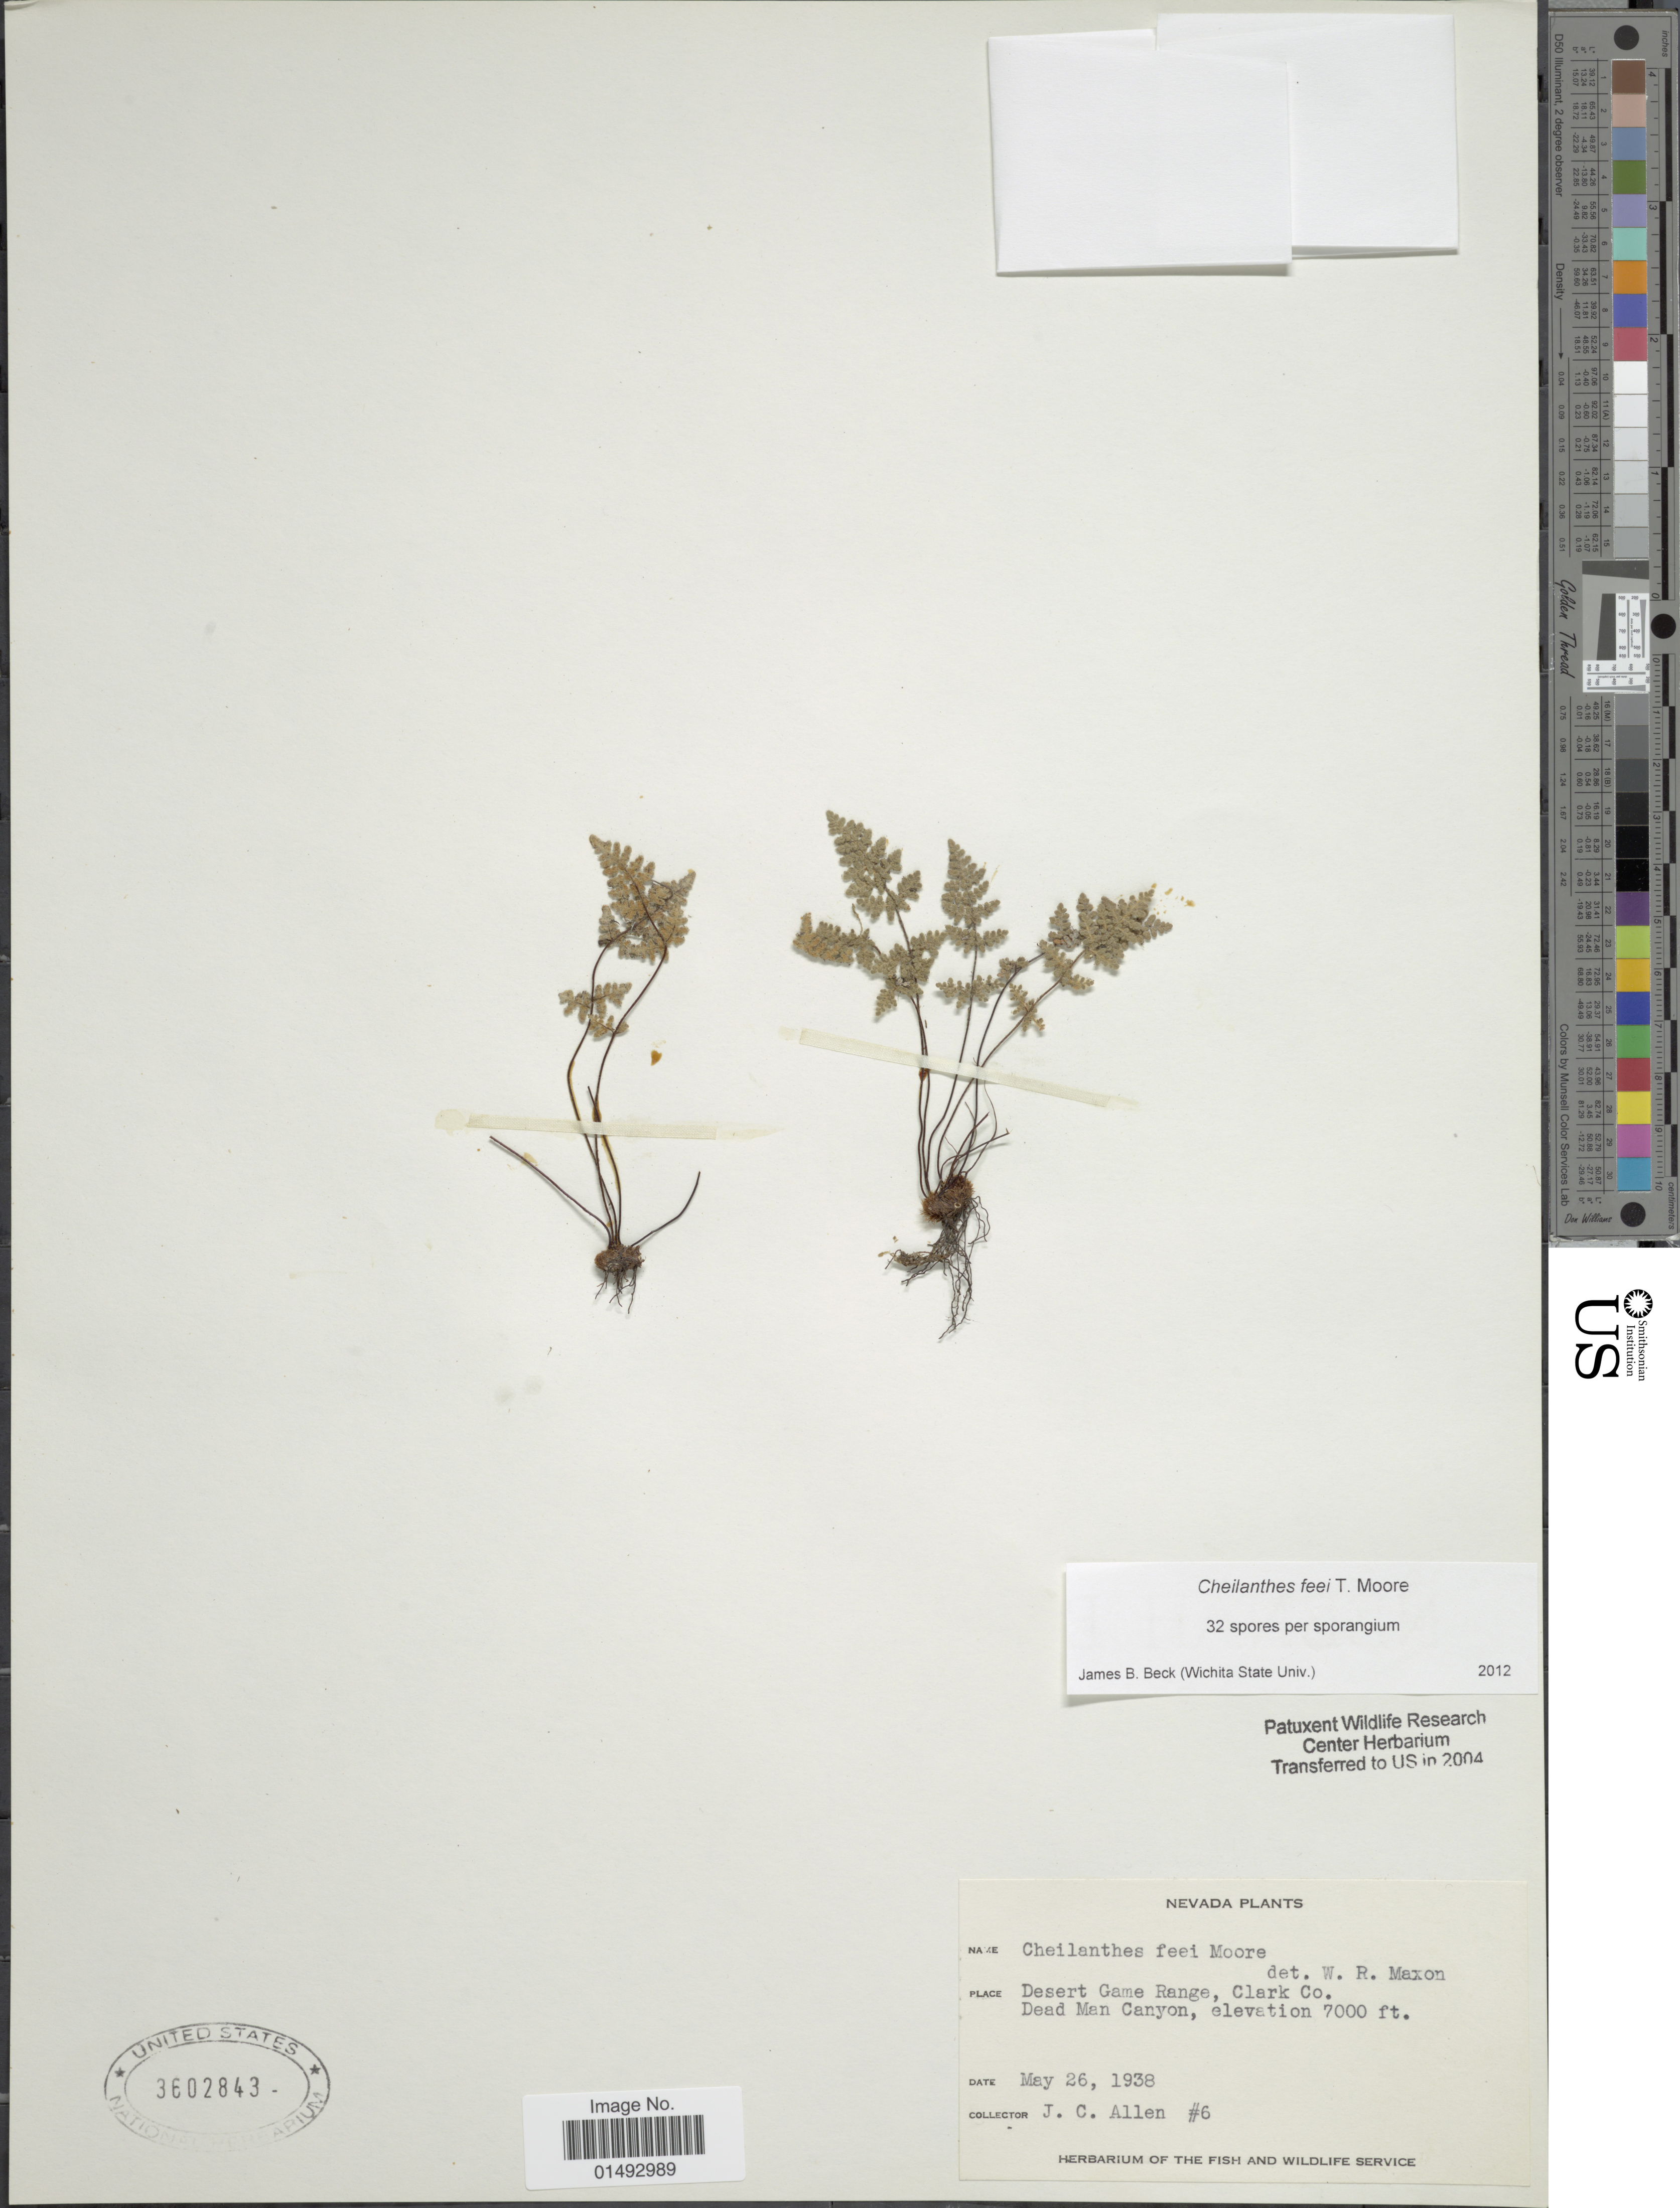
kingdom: Plantae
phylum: Tracheophyta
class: Polypodiopsida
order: Polypodiales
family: Pteridaceae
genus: Myriopteris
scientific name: Myriopteris gracilis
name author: Fée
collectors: J. C. Allen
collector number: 6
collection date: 1938-05-26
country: United States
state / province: Nevada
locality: Desert Game Range, Clarck Co. Dead Man Canyon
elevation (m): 2134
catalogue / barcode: US 3602843